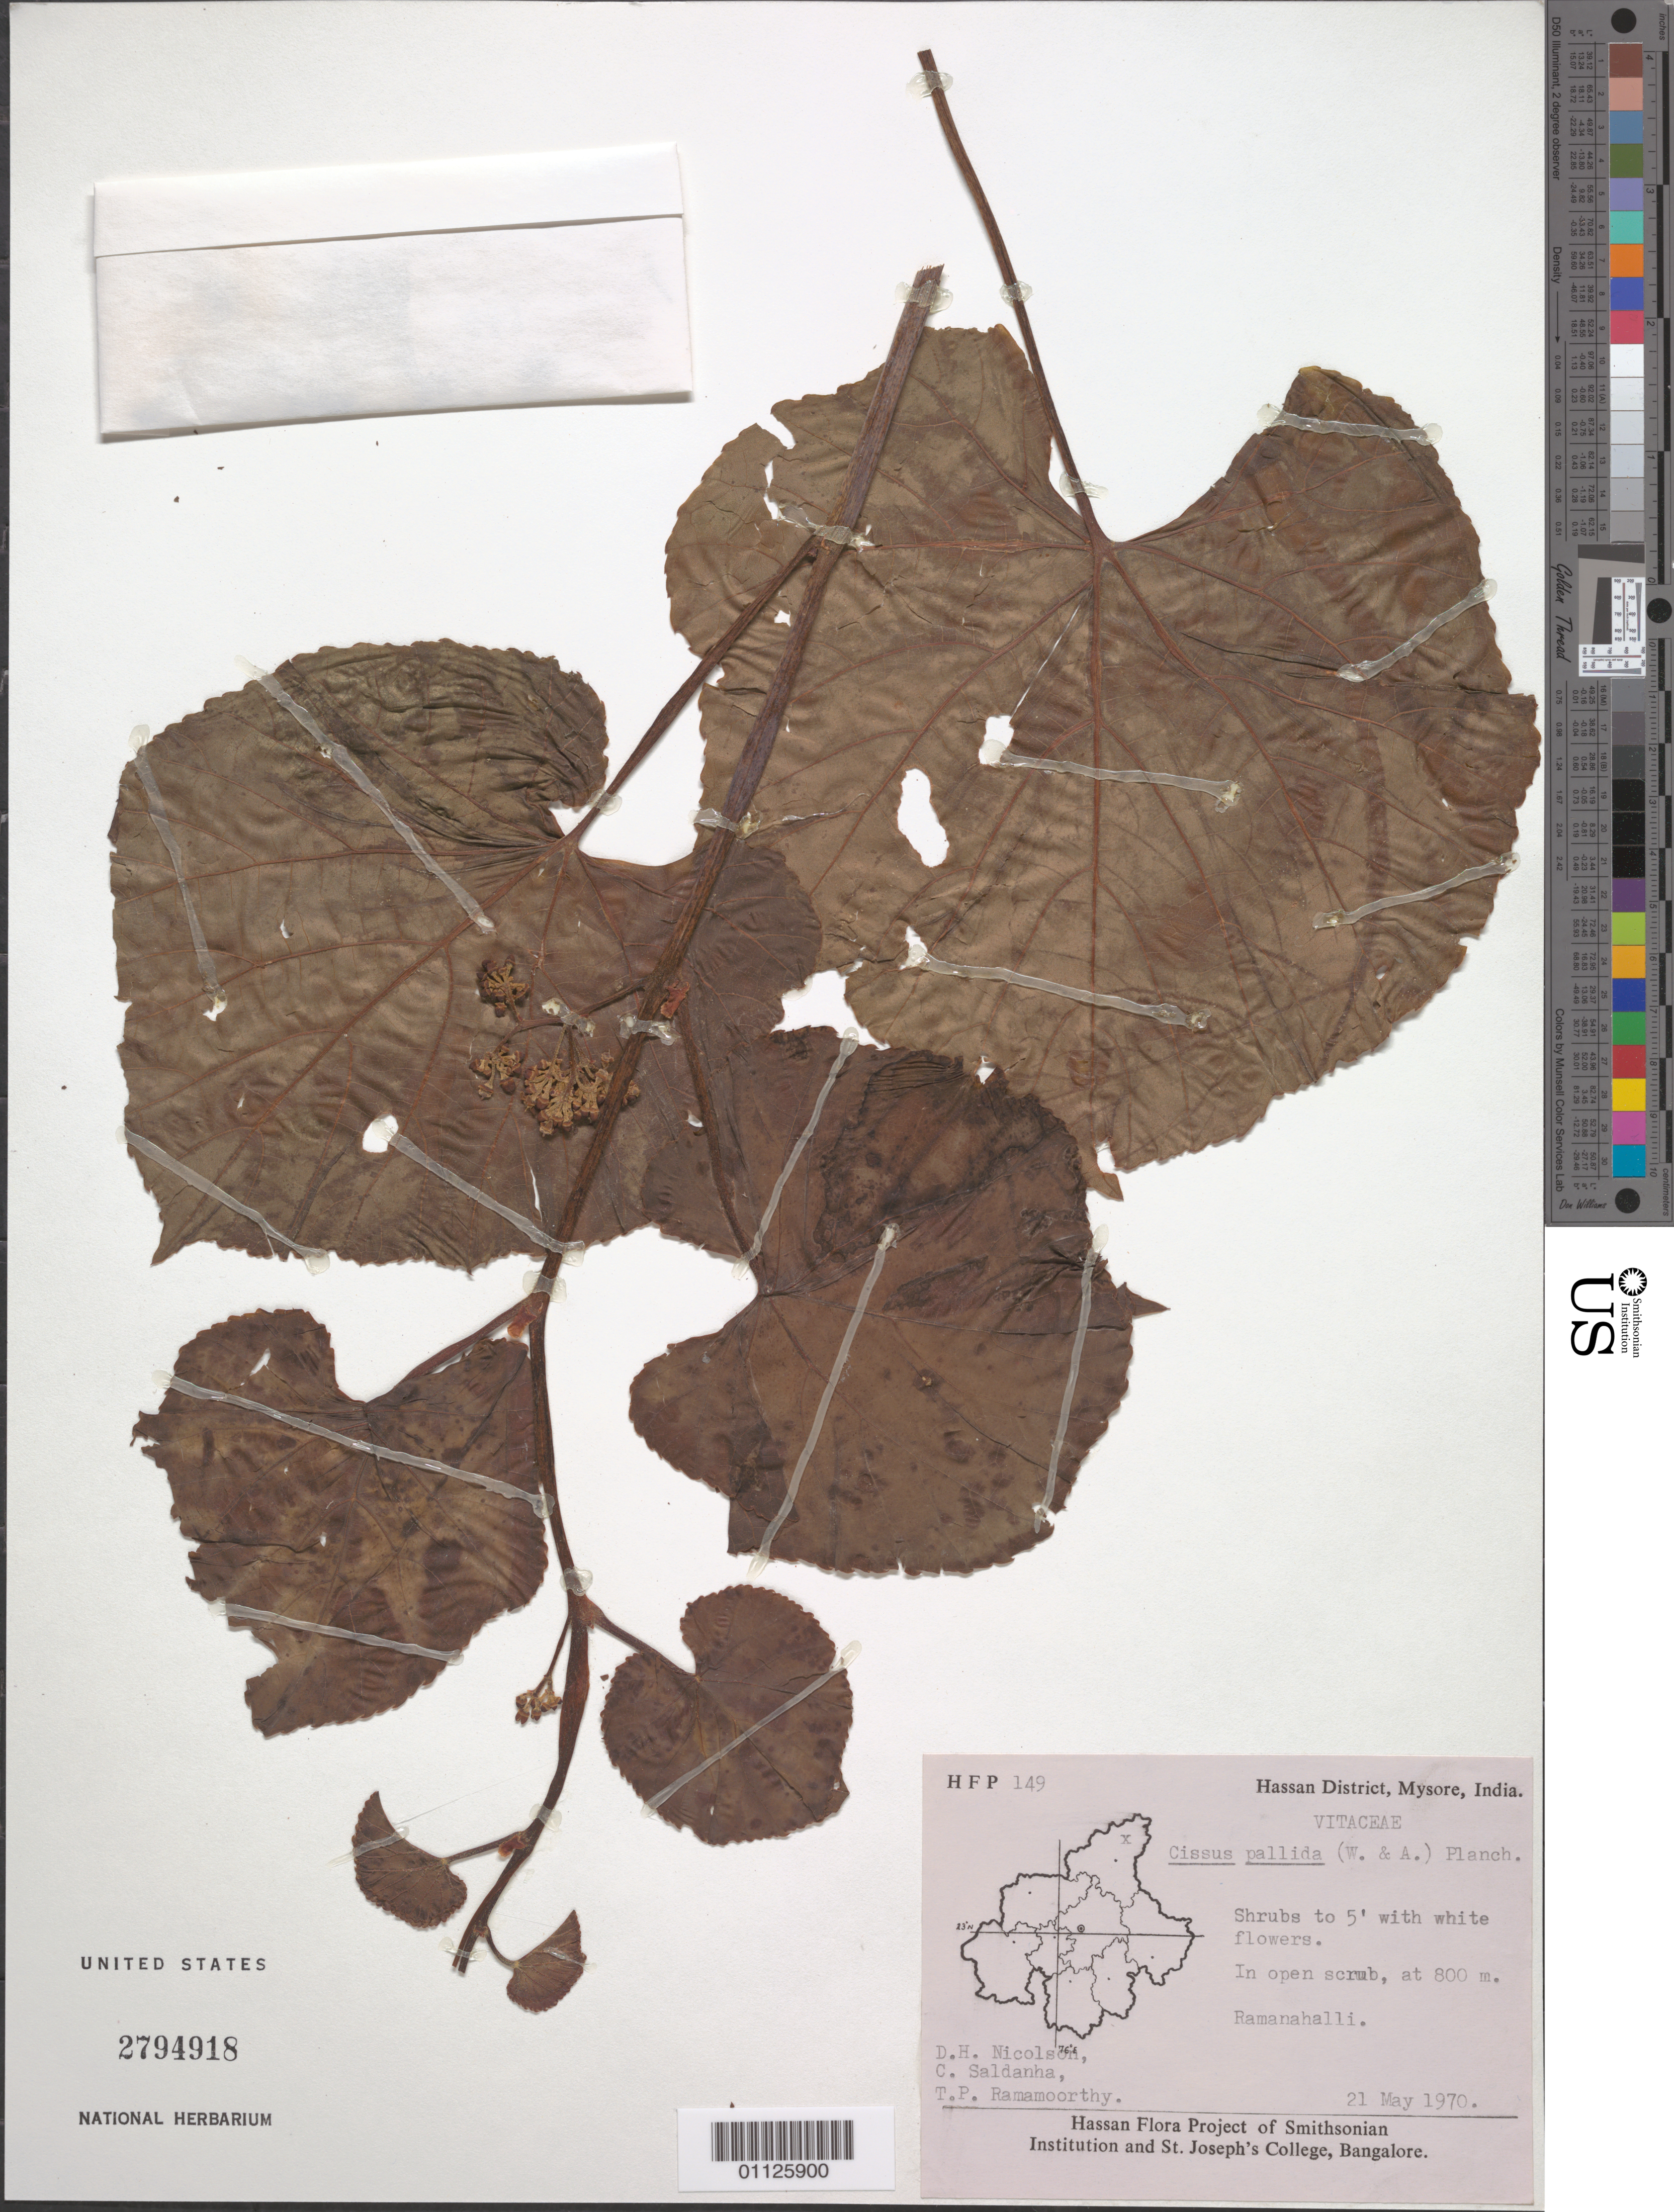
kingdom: Plantae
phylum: Tracheophyta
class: Magnoliopsida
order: Vitales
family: Vitaceae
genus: Cissus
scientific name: Cissus pallida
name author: (Wight & Arn.) Planch.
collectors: D. H. Nicolson, C. J. Saldanha & T. P. Ramamoorthy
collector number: HFP 149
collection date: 1970-05-21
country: India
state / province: Karnataka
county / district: Mysore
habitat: In open scrub.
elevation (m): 800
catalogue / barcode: US 2794918